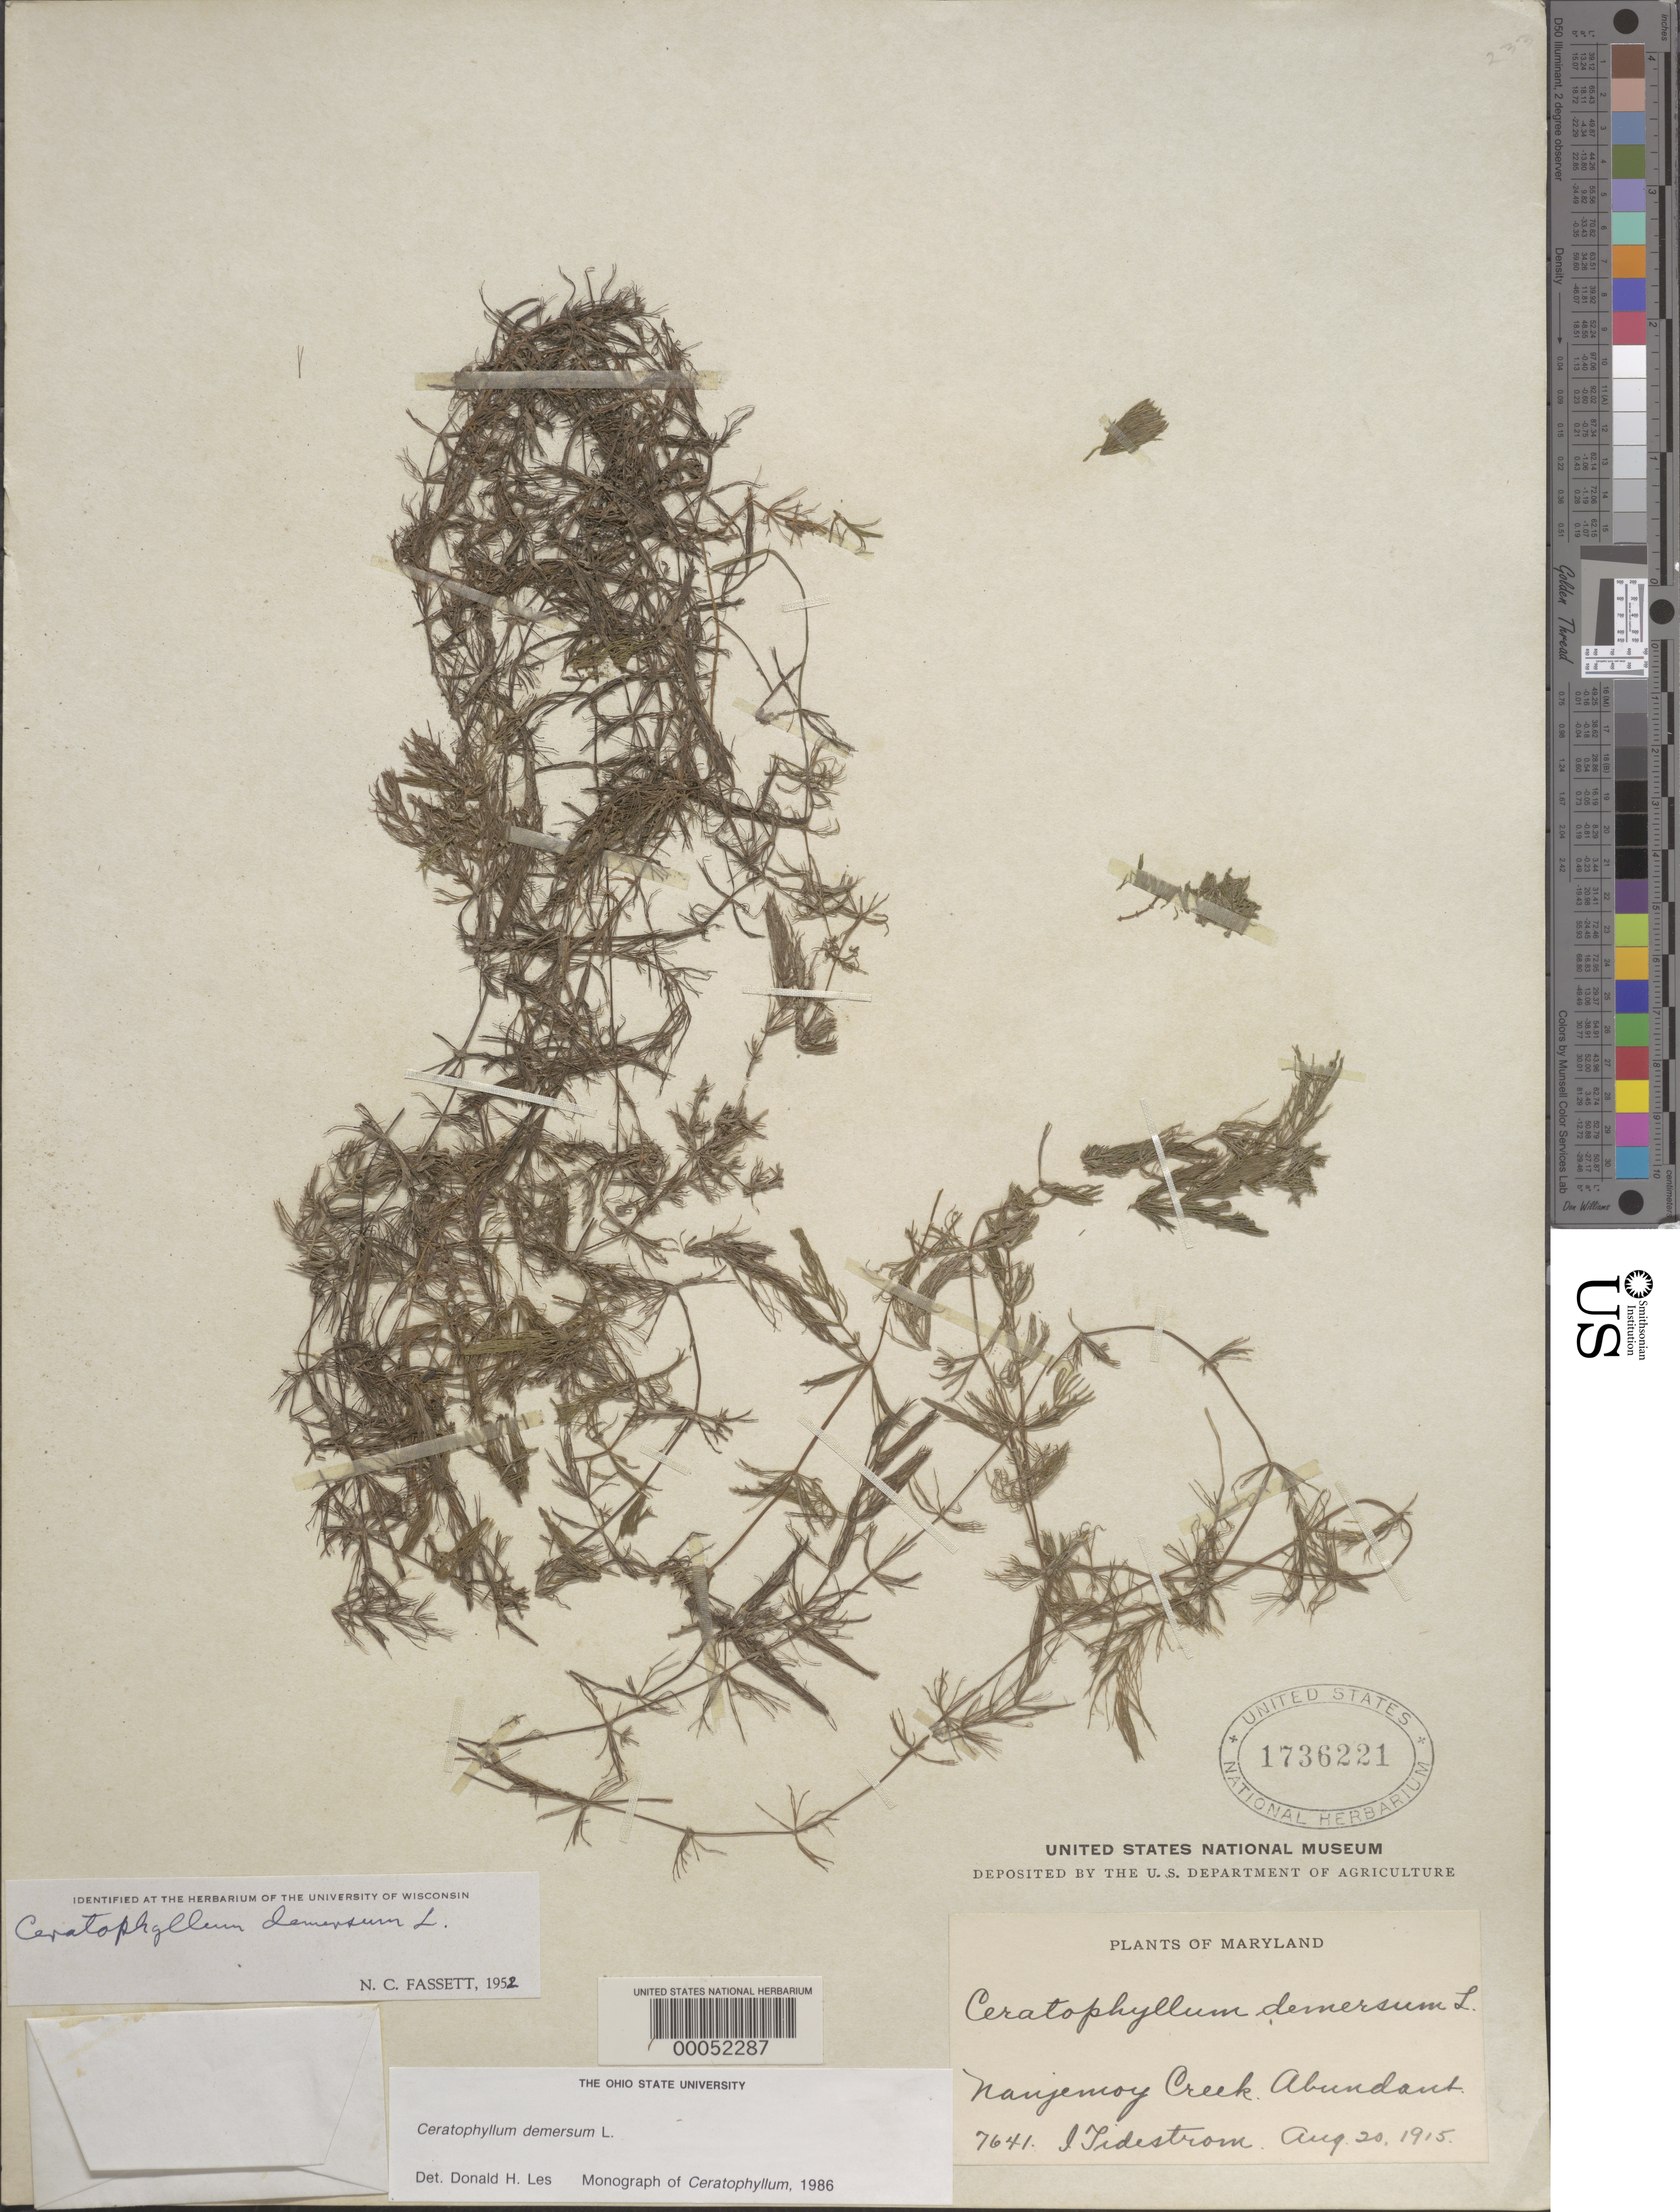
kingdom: Plantae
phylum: Tracheophyta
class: Magnoliopsida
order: Ceratophyllales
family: Ceratophyllaceae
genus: Ceratophyllum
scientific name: Ceratophyllum demersum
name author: L.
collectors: I. F. Tidestrom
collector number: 7641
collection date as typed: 20 Aug 1915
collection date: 1915-08-20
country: United States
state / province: Maryland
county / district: Charles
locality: Nanjemoy Creek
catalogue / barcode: US 1736221